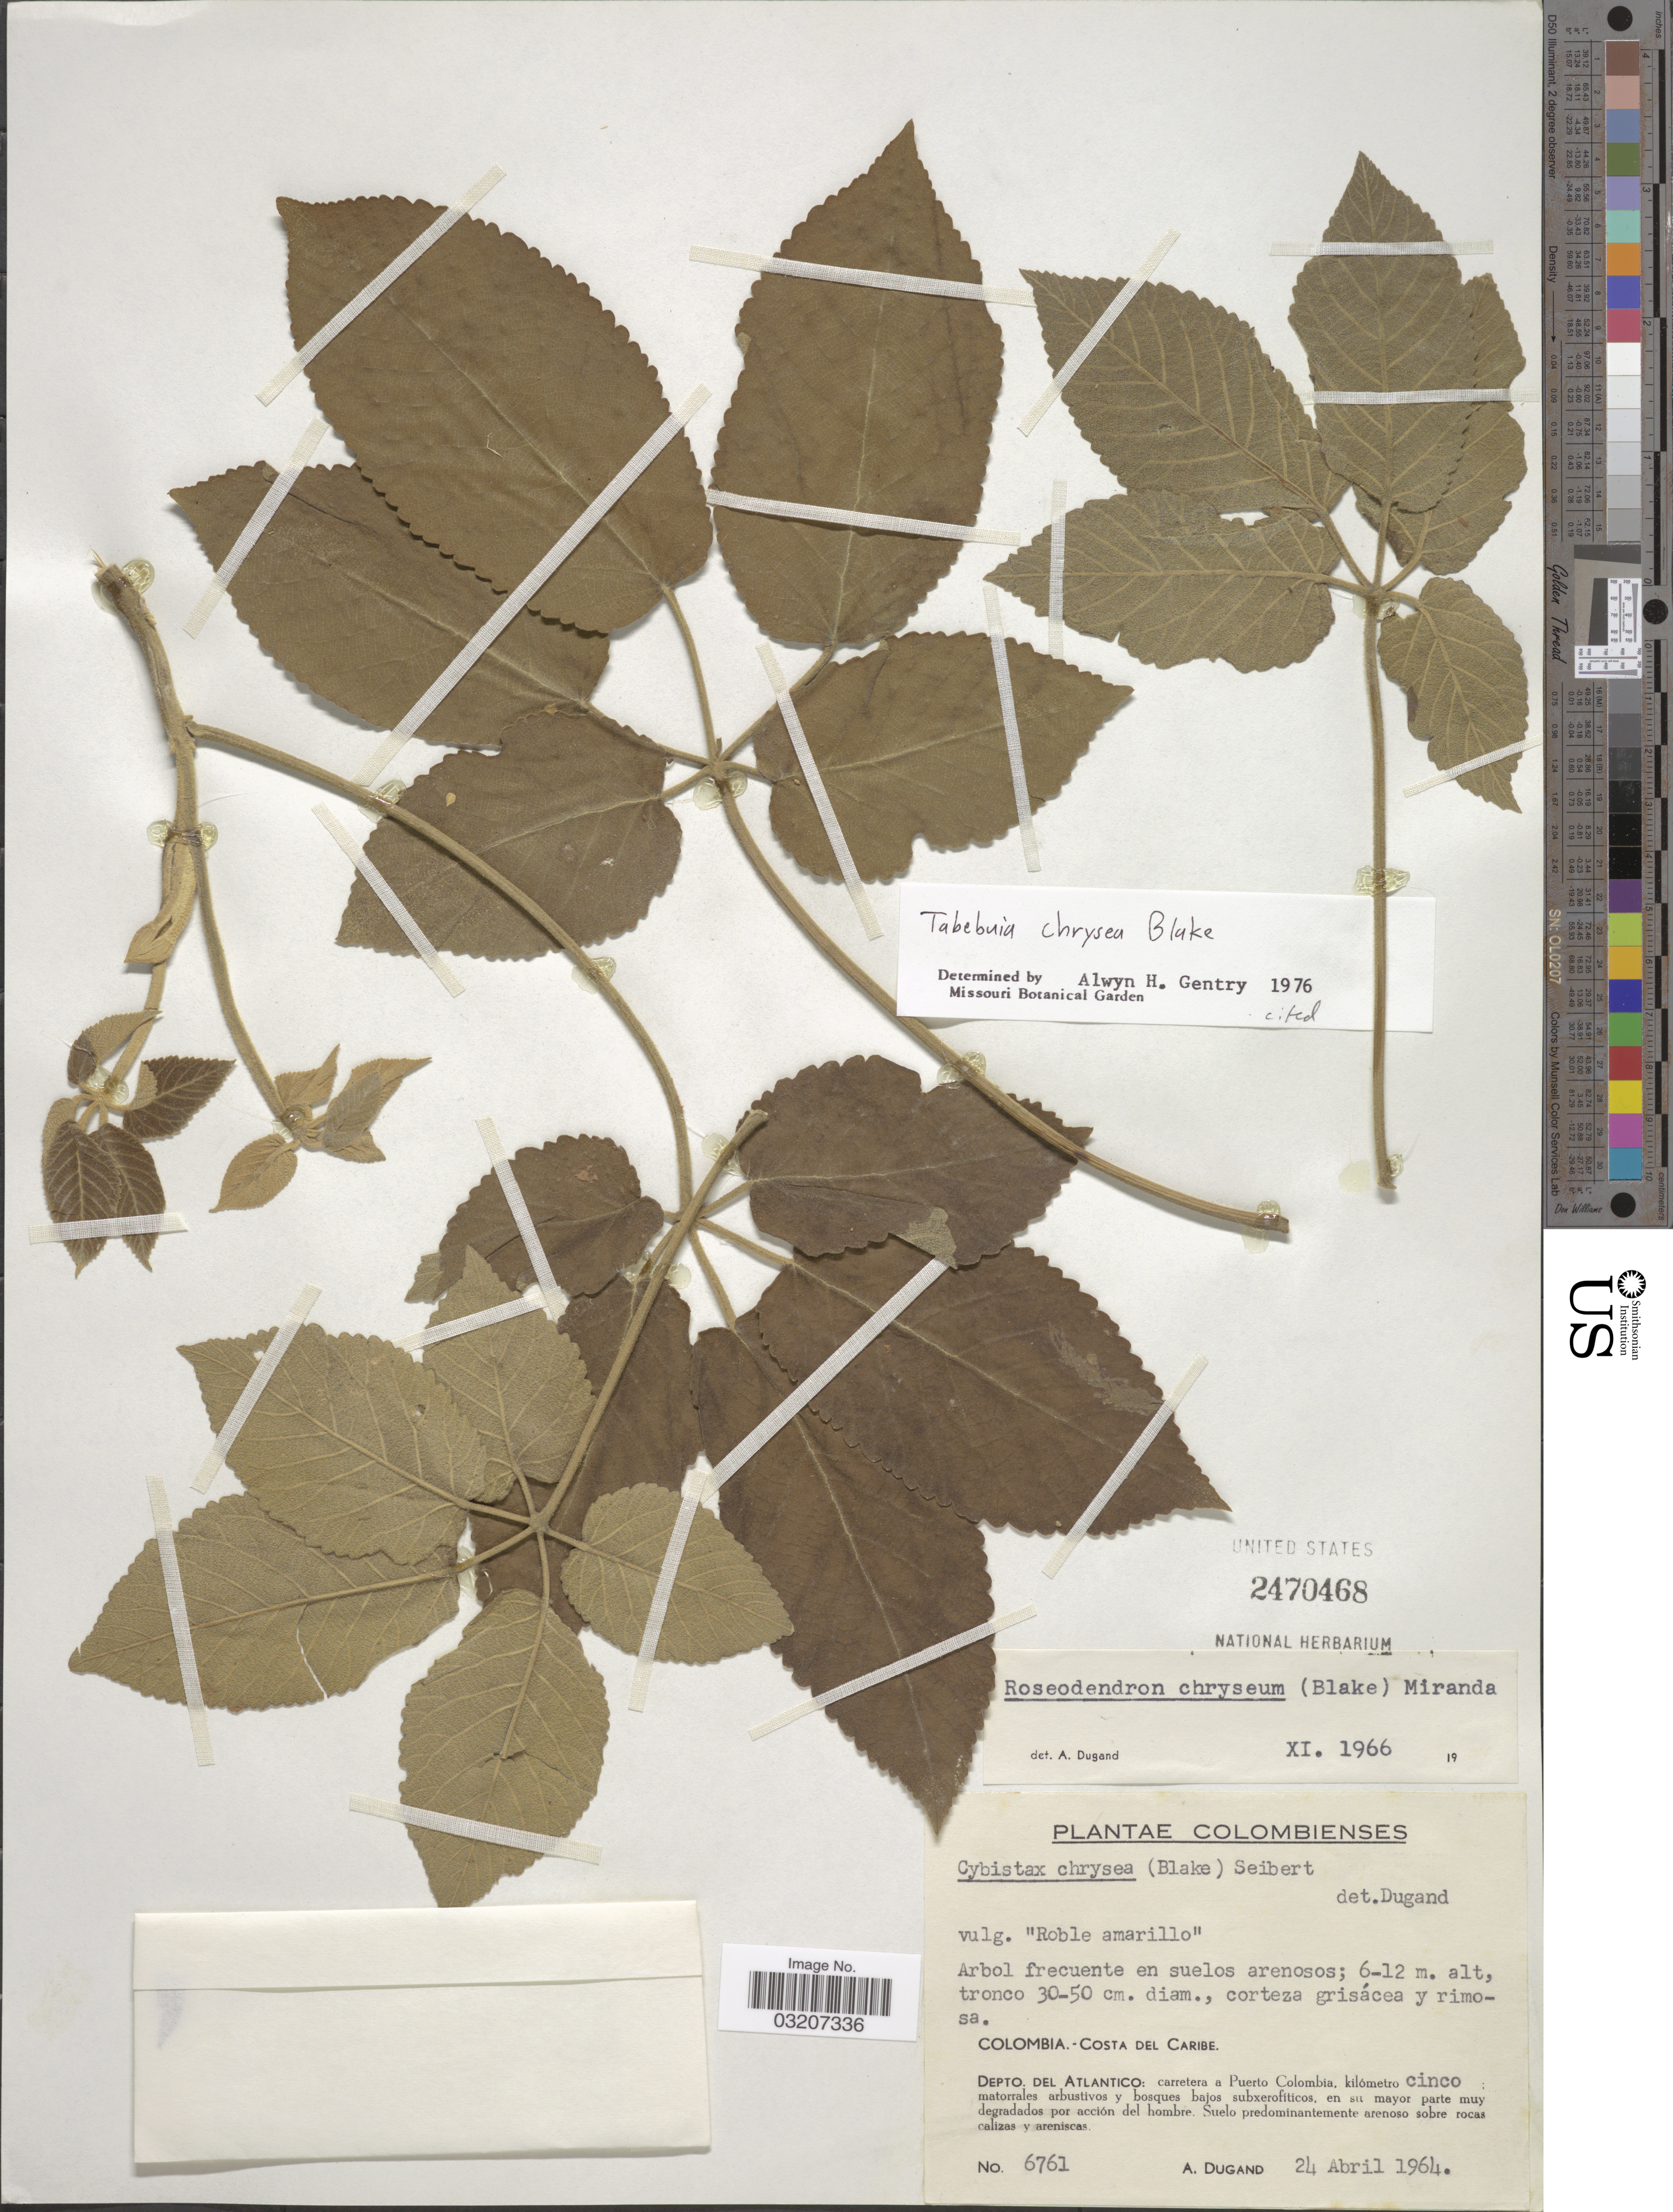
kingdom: Plantae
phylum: Tracheophyta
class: Magnoliopsida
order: Lamiales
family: Bignoniaceae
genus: Roseodendron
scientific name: Roseodendron chryseum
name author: (S.F. Blake) Miranda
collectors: A. Dugand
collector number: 6761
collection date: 1964-04-24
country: Colombia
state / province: Atlántico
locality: Costa del Caribe, Depto. del Atlantico: carretera a Puerto Colombia, kilômetro cinco.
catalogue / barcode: US 2470468